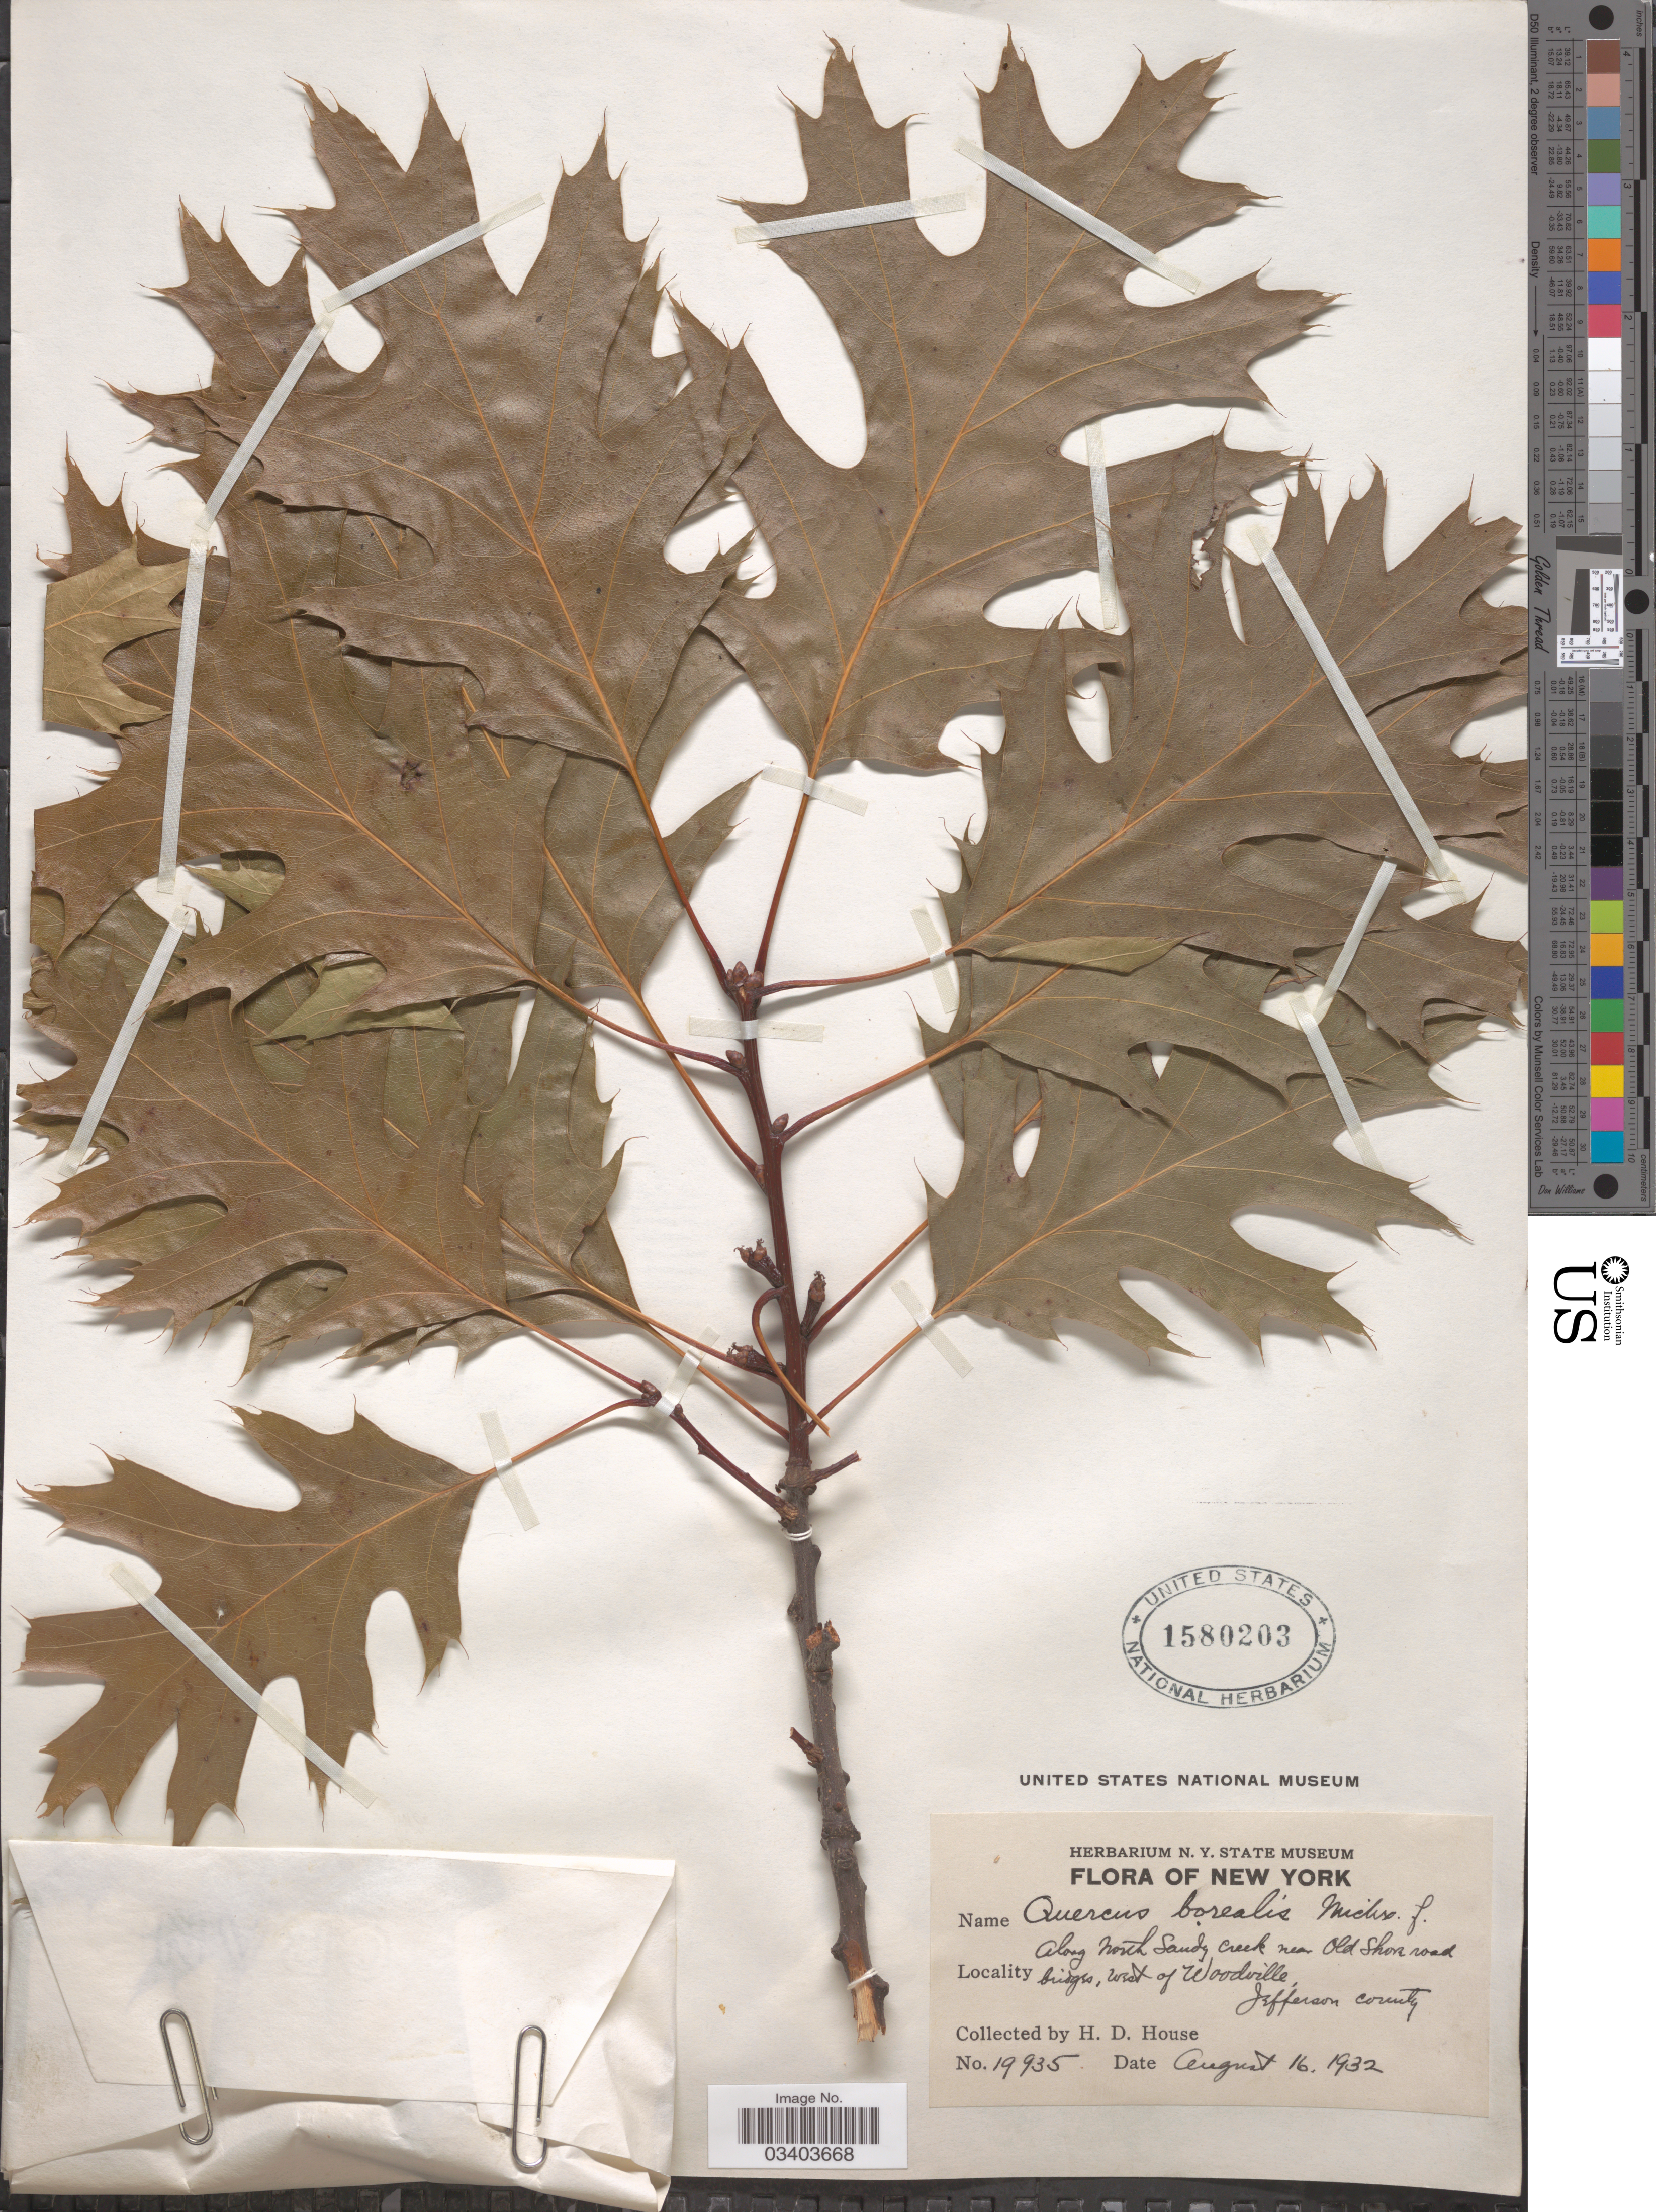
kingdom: Plantae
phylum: Tracheophyta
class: Magnoliopsida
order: Fagales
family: Fagaceae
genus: Quercus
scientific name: Quercus borealis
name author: F. Michx.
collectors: H. D. House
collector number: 19935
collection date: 1932-08-16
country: United States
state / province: New York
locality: Along North Sandy Creek near Old Shore road bridges, west of Woodville. Jefferson County.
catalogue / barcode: US 1580203